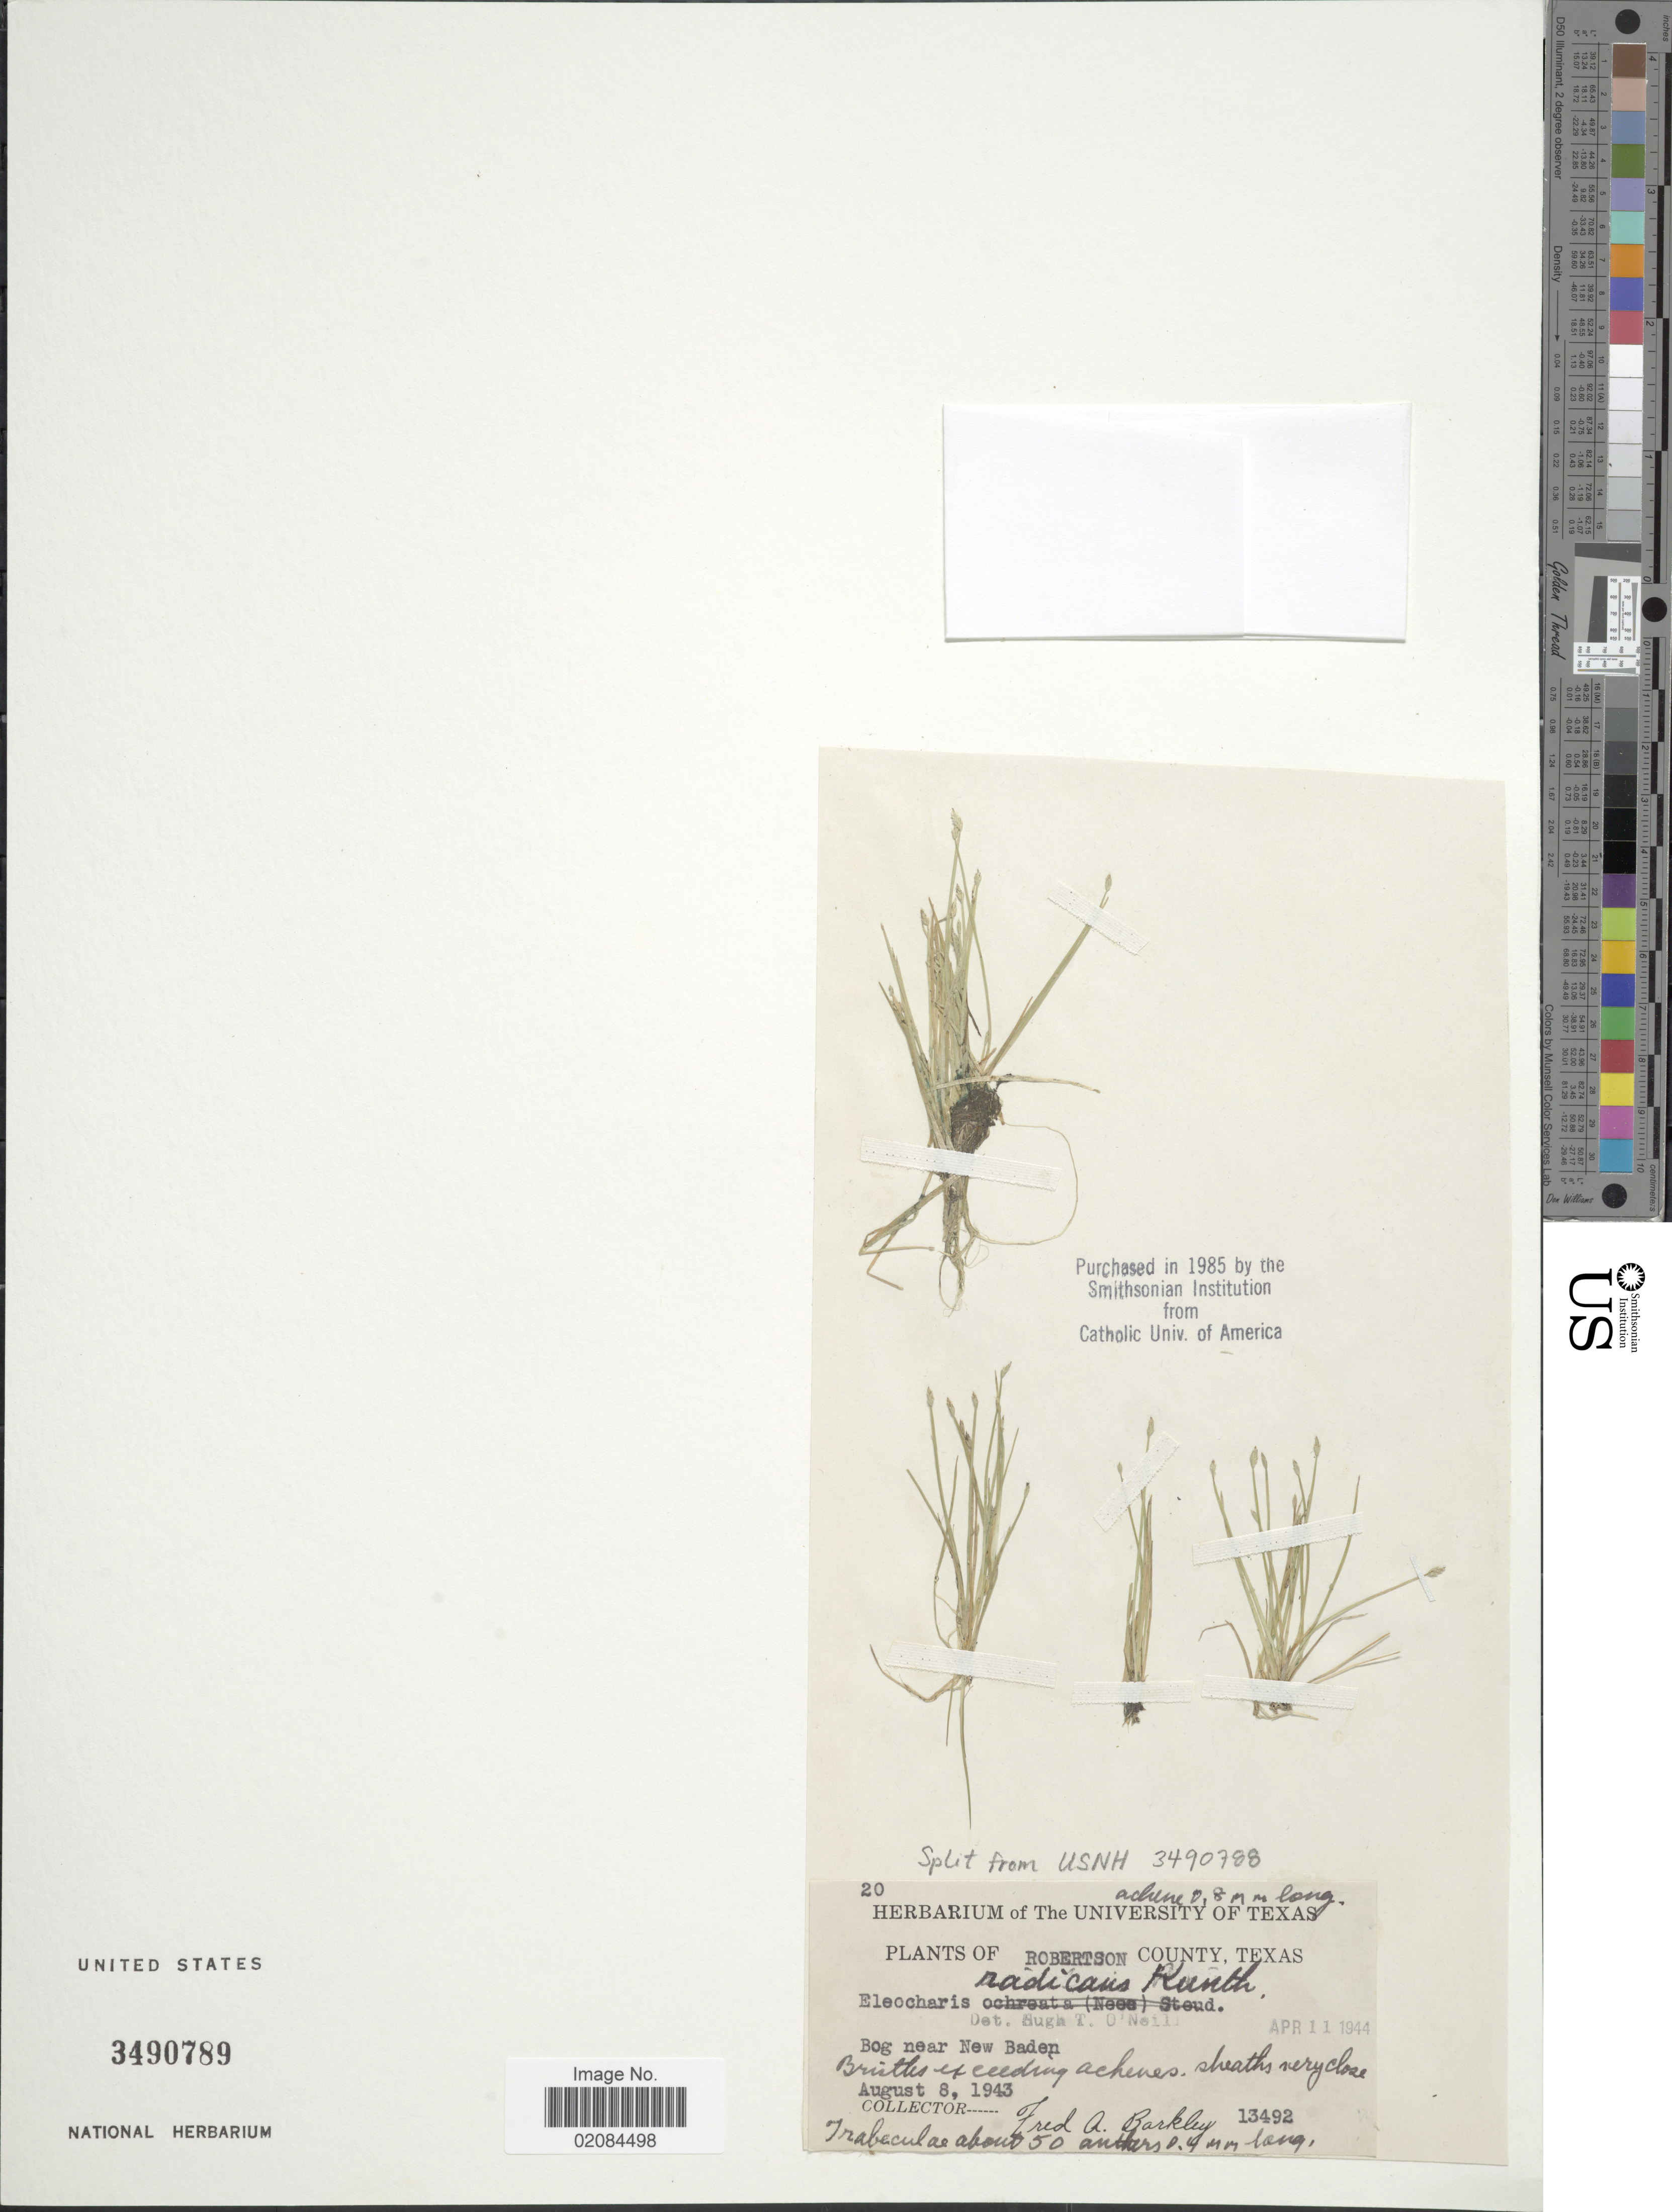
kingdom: Plantae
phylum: Tracheophyta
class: Liliopsida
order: Poales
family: Cyperaceae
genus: Eleocharis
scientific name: Eleocharis radicans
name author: (A. Dietrich) Kunth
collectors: F. A. Barkley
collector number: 13492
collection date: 1943-08-08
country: United States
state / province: Texas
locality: Robertson County, Bog near New Baden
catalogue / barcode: US 3490789